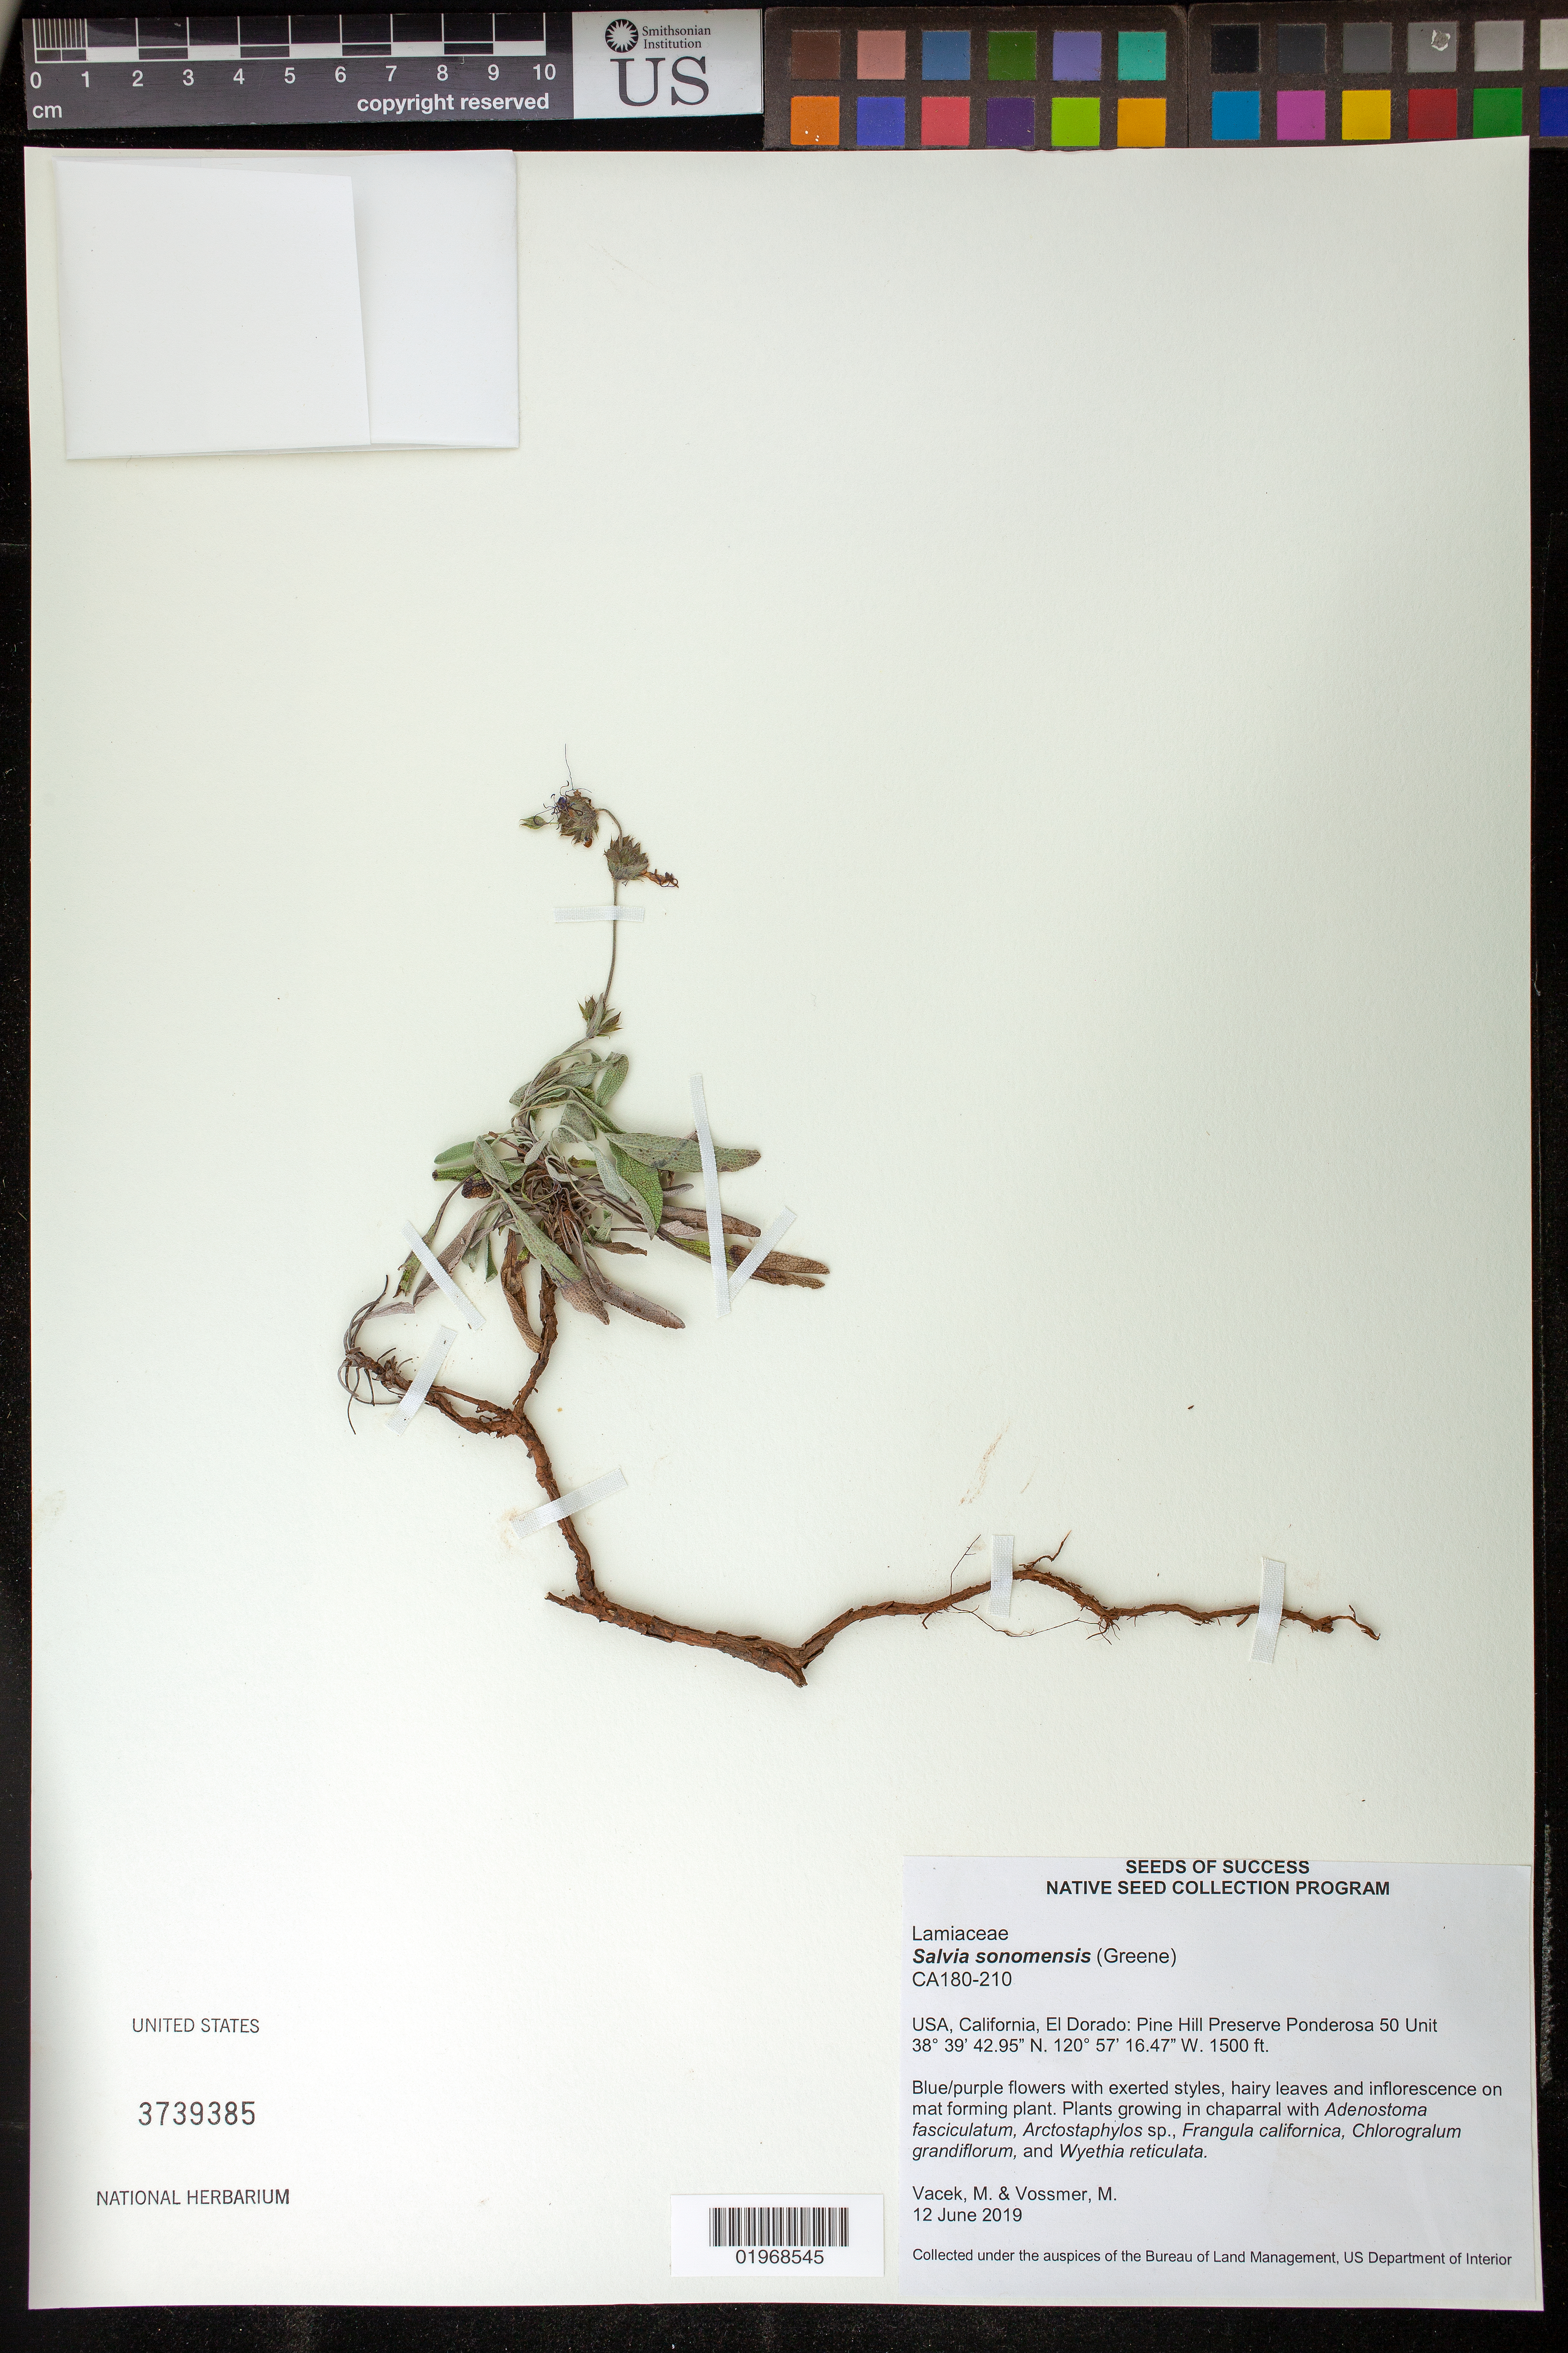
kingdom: Plantae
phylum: Tracheophyta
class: Magnoliopsida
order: Lamiales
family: Lamiaceae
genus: Salvia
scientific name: Salvia sonomensis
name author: Greene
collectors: M. Vacek & M. Vossmer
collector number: CA180-210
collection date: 2019-06-12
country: United States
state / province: California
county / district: El Dorado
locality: BLM Mother Lode Field Office Pine Hill Preserve, Ponderosa 50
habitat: Chaparral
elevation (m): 457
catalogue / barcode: US 3739385